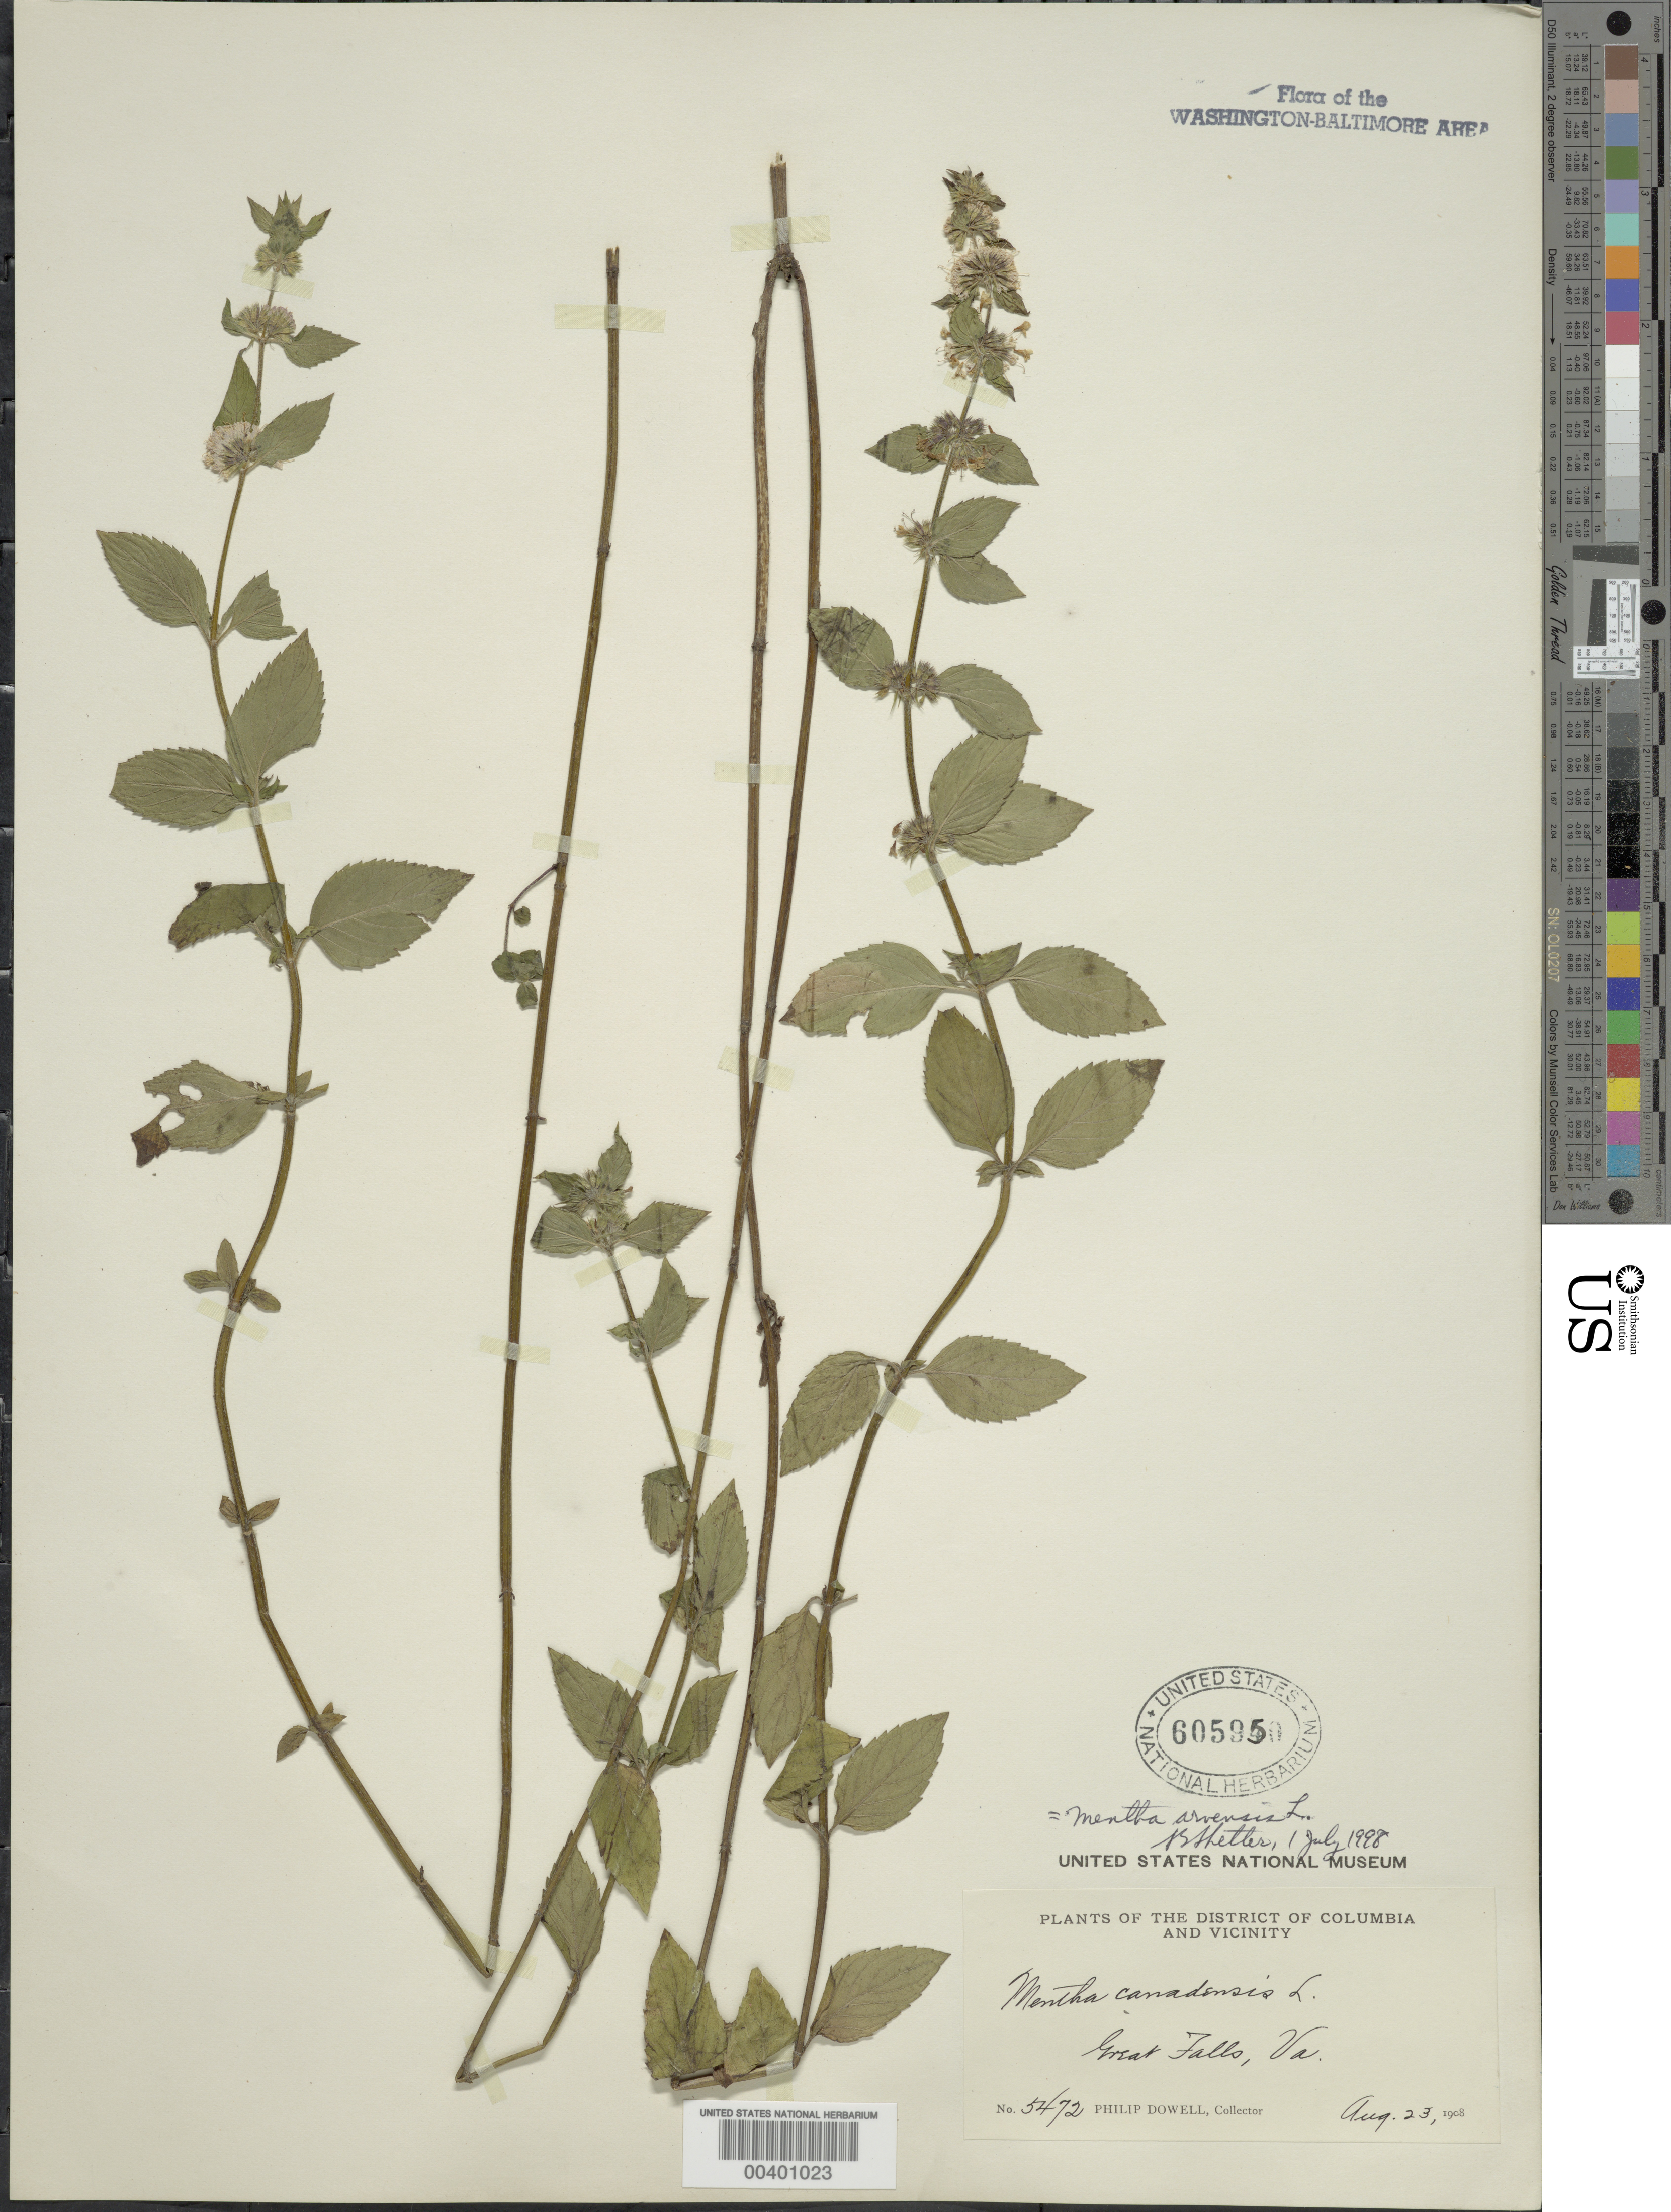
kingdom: Plantae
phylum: Tracheophyta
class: Magnoliopsida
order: Lamiales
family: Lamiaceae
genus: Mentha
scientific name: Mentha arvensis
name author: L.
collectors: P. Dowell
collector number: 5472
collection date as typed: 23 Aug 1908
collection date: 1908-08-23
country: United States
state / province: Virginia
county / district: Fairfax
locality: Great Falls C. and O. Canal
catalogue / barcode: US 605950